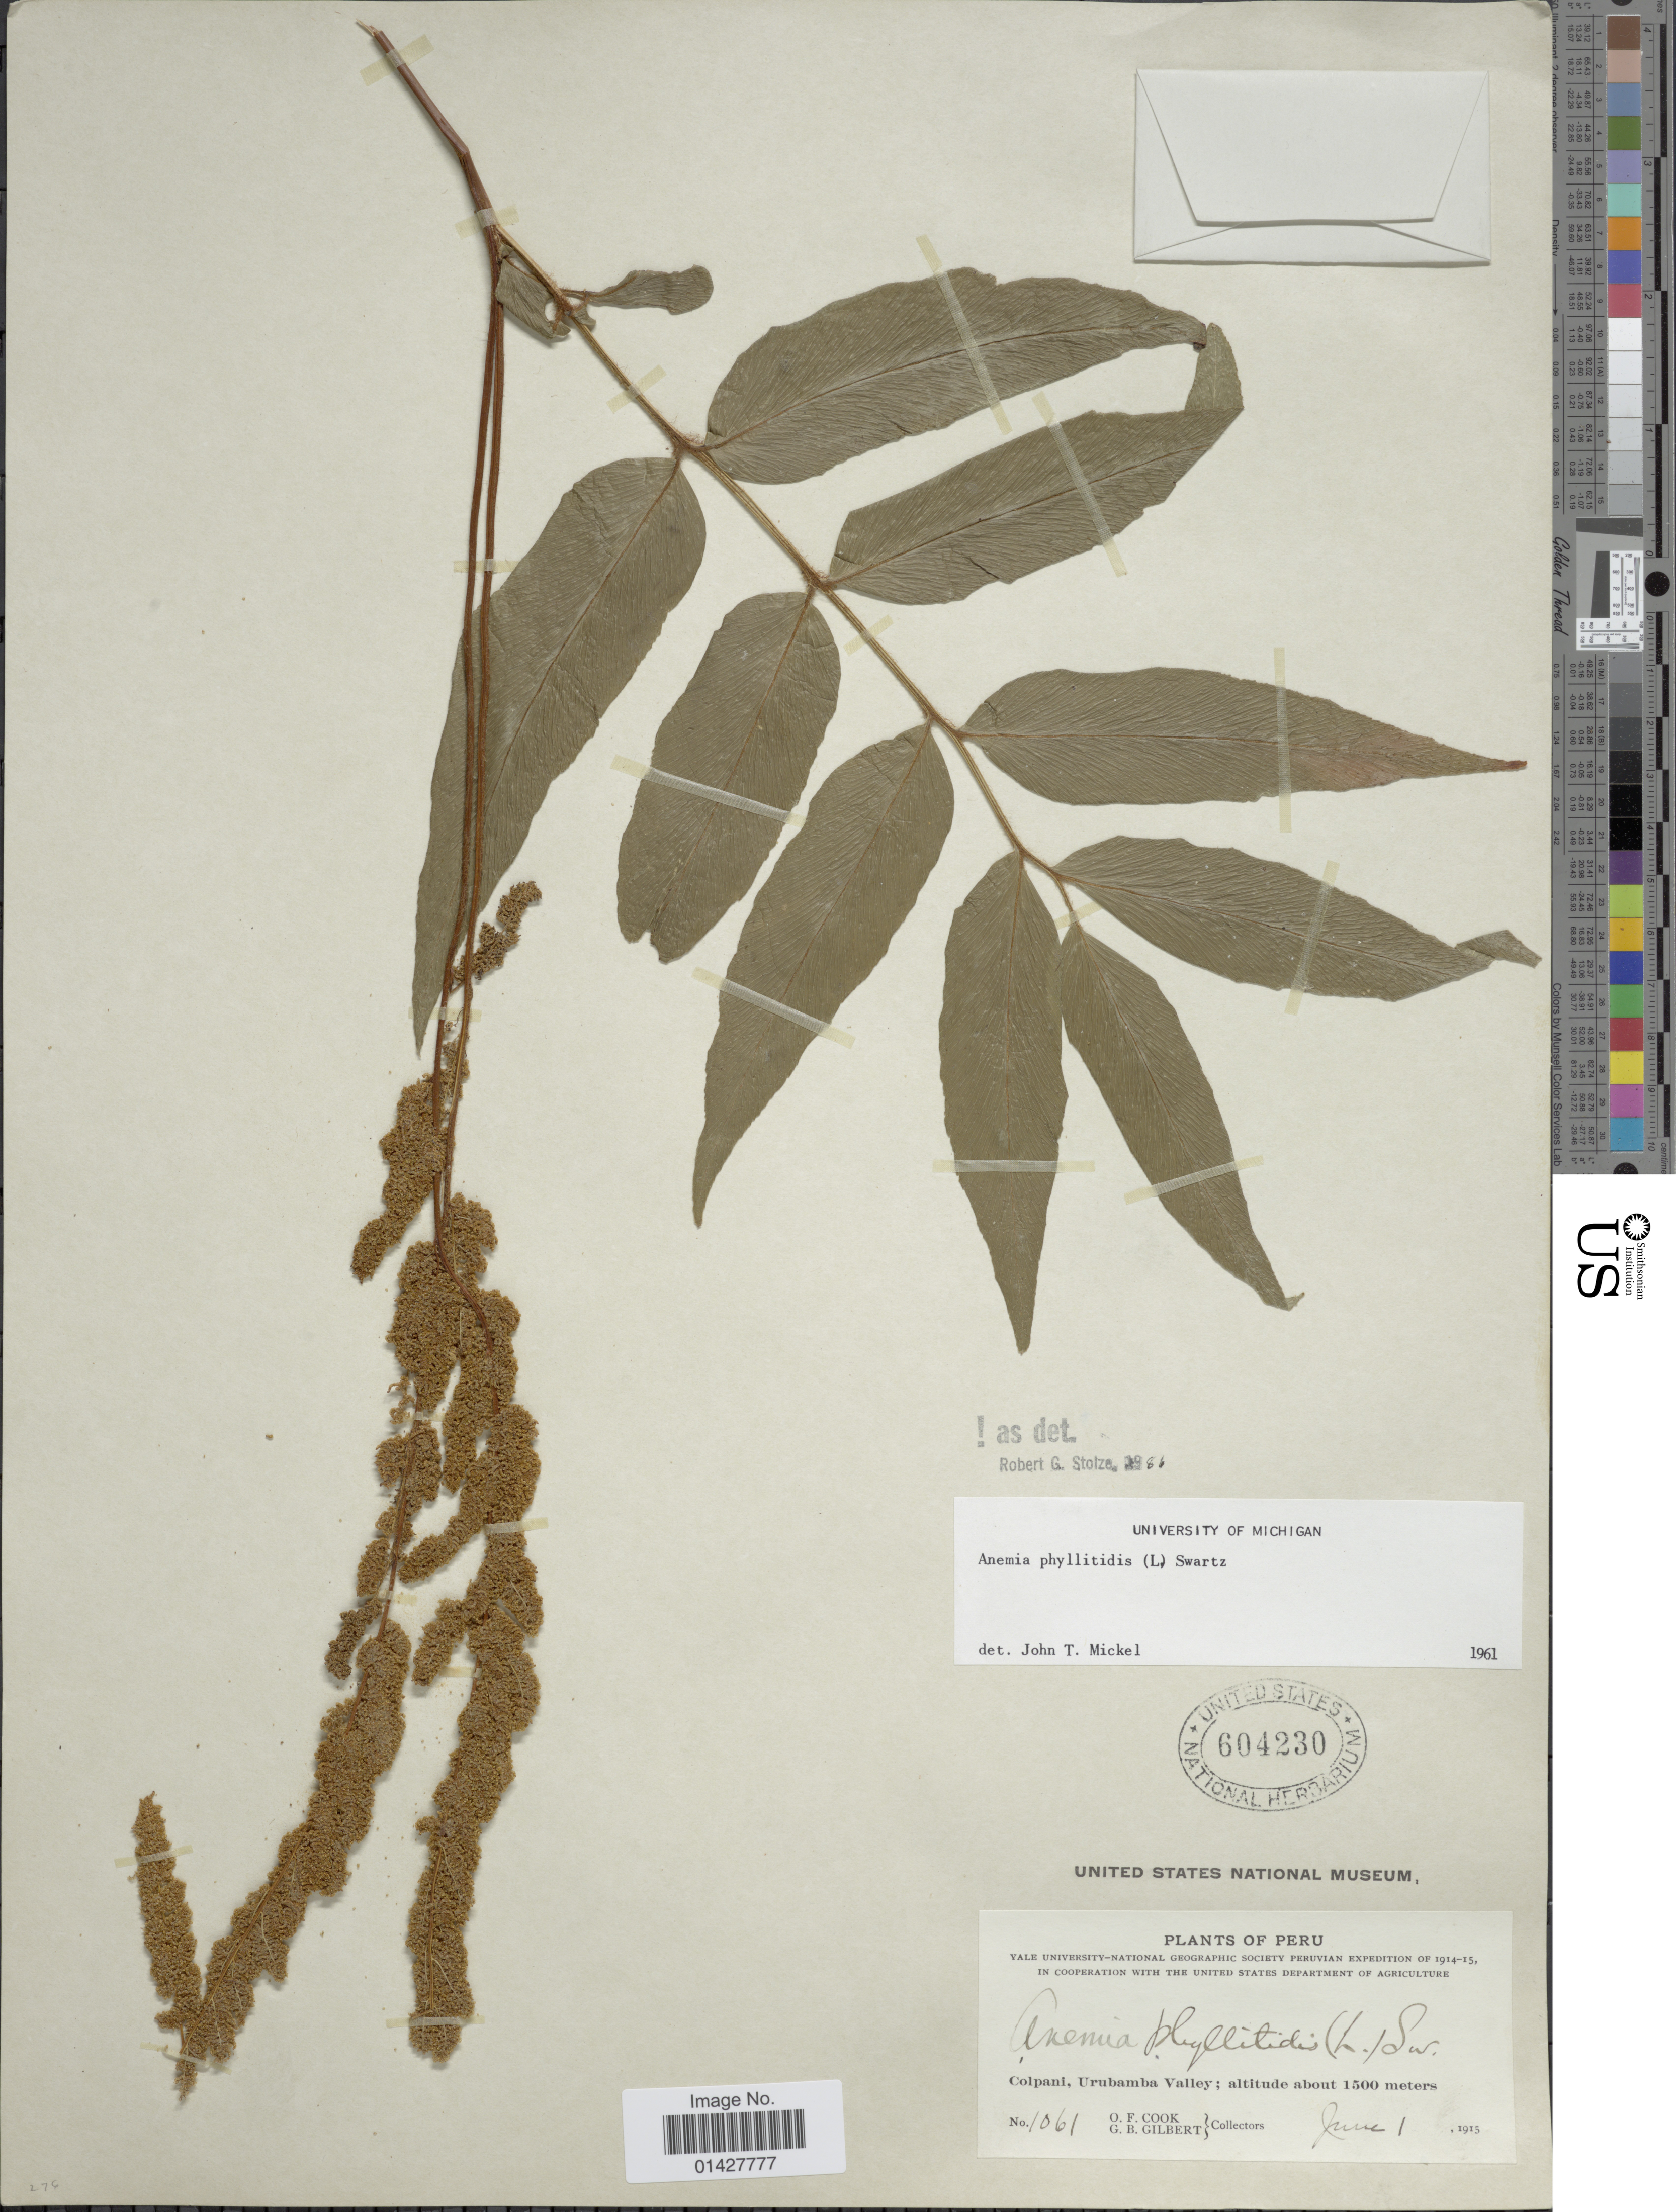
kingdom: Plantae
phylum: Tracheophyta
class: Polypodiopsida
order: Schizaeales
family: Anemiaceae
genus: Anemia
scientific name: Anemia phyllitidis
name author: (L.) Sw.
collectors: O. F. Cook & G. B. Gilbert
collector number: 1061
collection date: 1915-06-01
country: Peru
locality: Colpani, Urubamba Valley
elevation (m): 1500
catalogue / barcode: US 604230